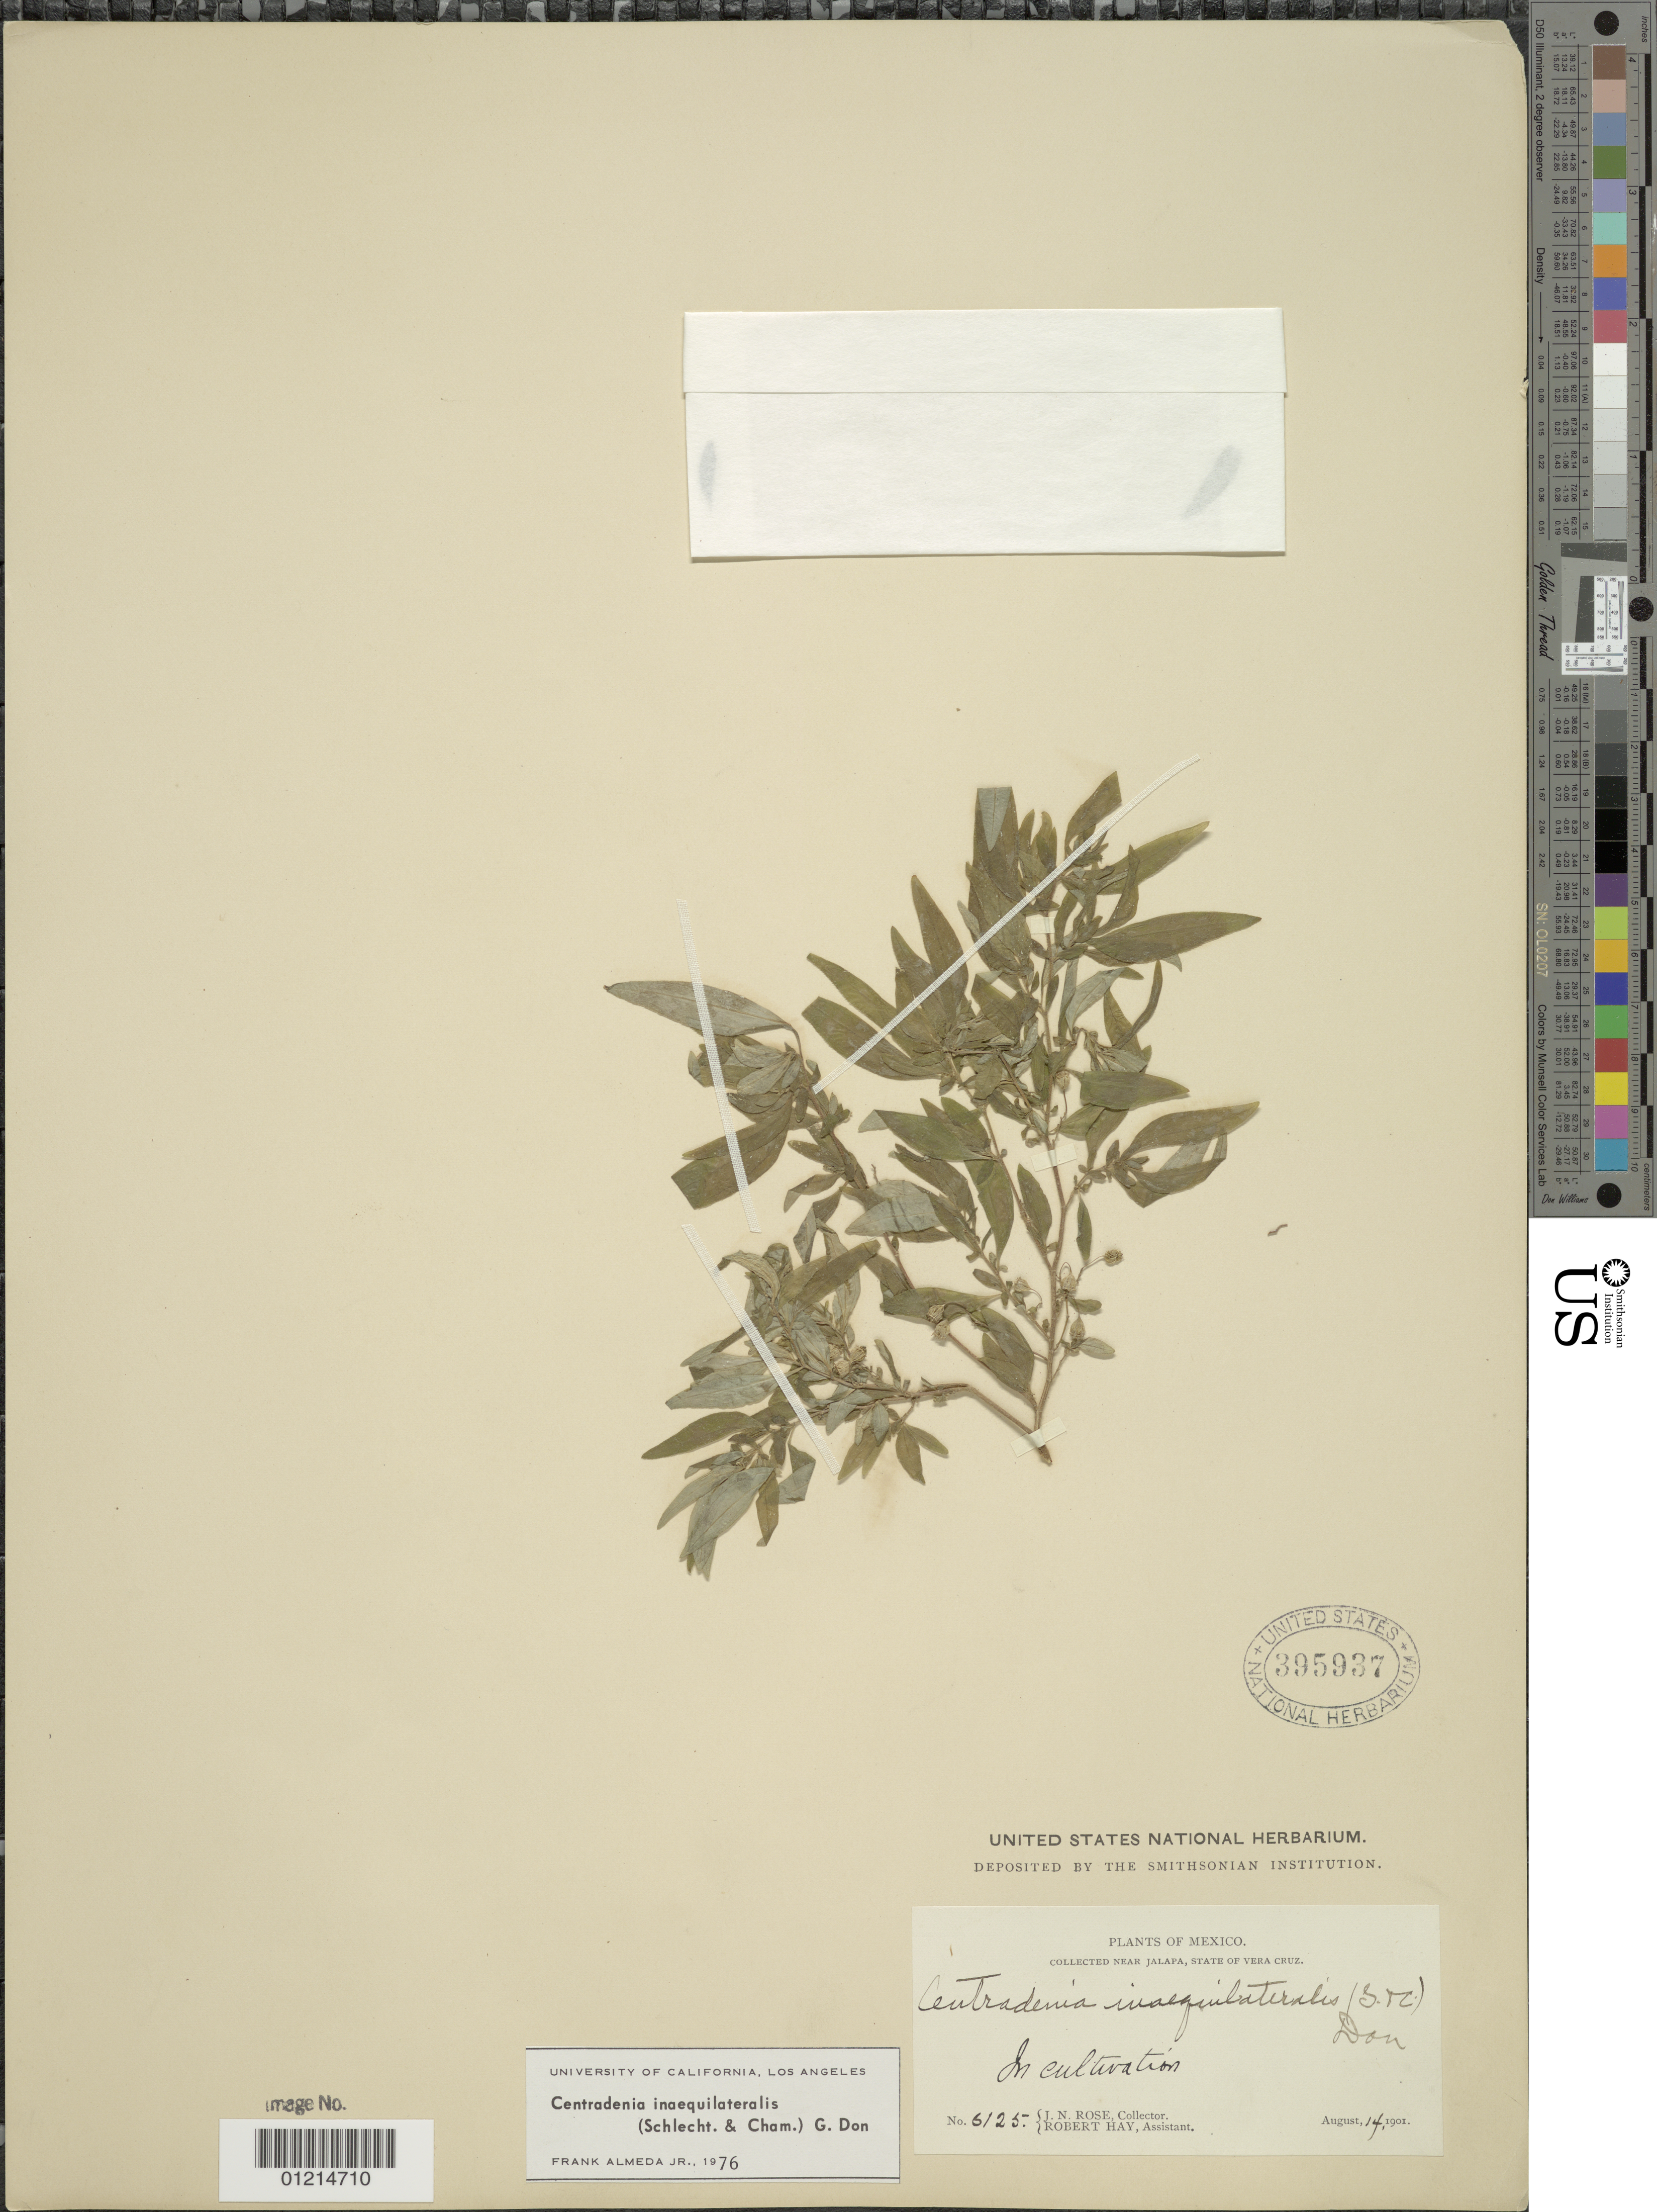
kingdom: Plantae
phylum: Tracheophyta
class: Magnoliopsida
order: Myrtales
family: Melastomataceae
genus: Centradenia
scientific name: Centradenia inaequilateralis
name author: (Gleason) G. Don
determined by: Almeda, F.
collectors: J. N. Rose & R. Hay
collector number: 6125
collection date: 1901-08-14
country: Mexico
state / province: Veracruz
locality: near Jalapa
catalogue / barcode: US 395937